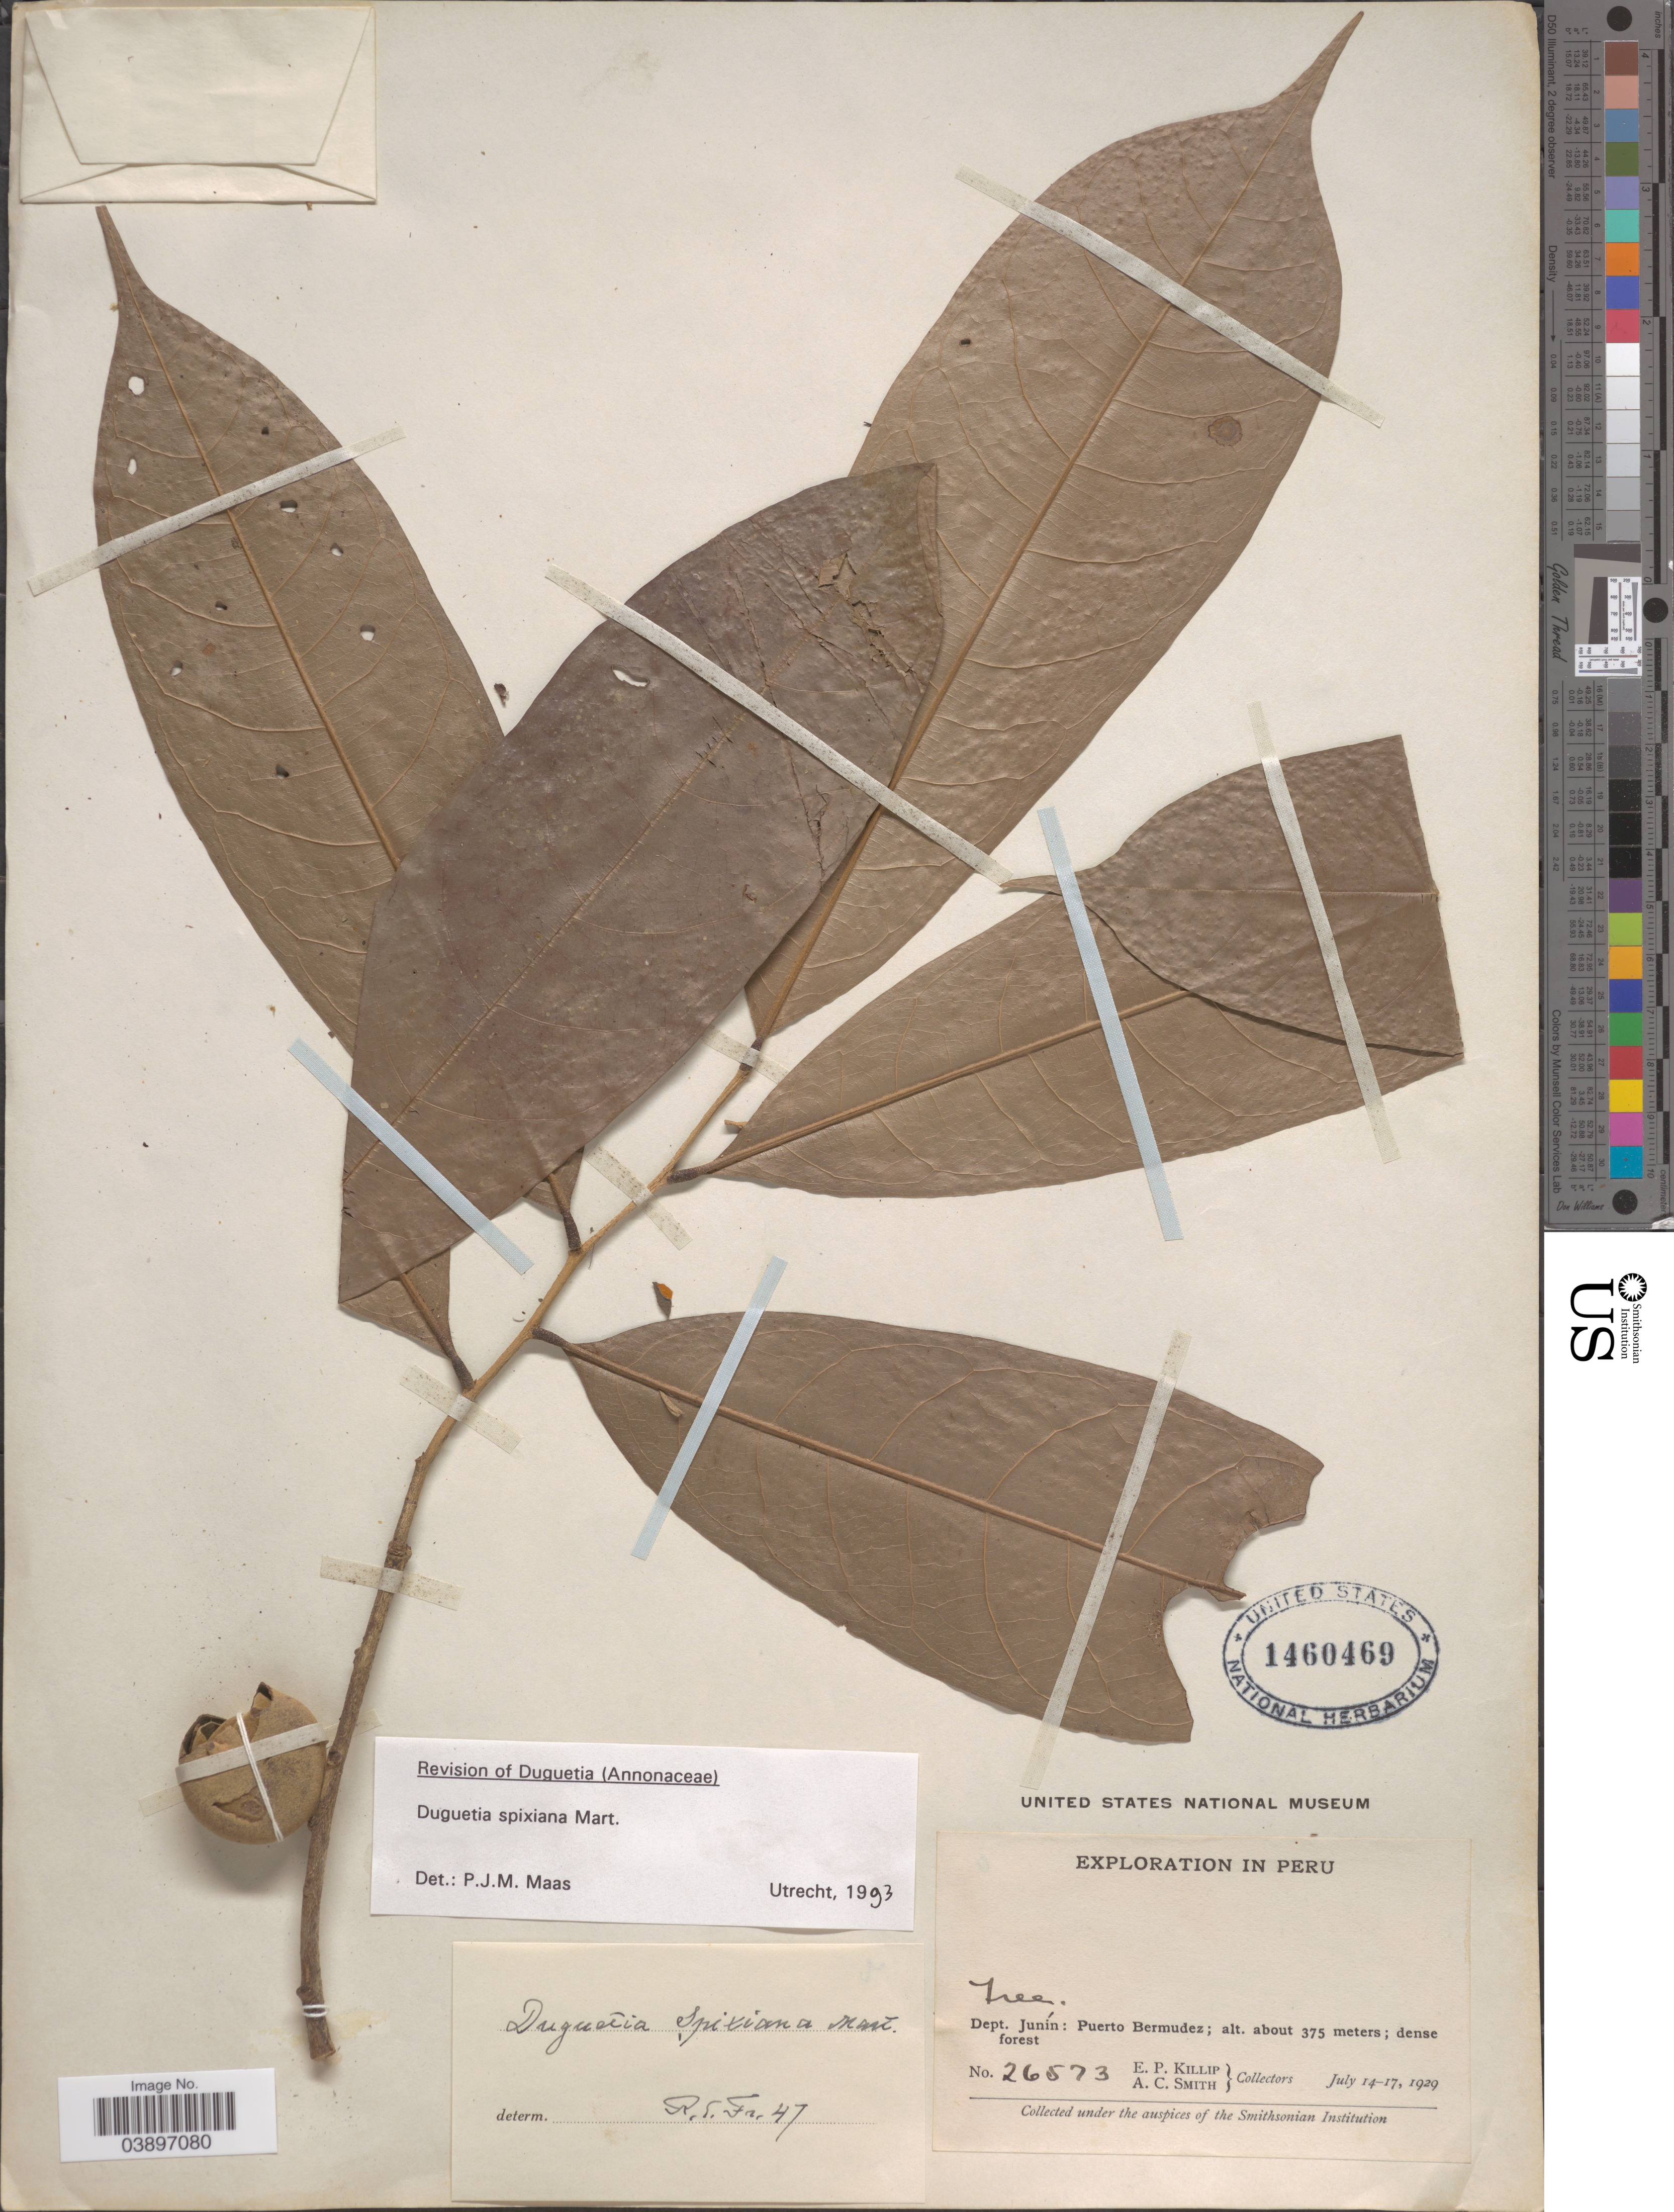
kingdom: Plantae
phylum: Tracheophyta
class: Magnoliopsida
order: Magnoliales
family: Annonaceae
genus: Duguetia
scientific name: Duguetia spixiana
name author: Mart.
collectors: E. P. Killip & A. C. Smith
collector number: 26573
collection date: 1929-07-14/1929-07-17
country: Peru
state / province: Junín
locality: Dept. Junín: Puerto Bermudez.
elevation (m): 375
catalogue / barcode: US 1460469